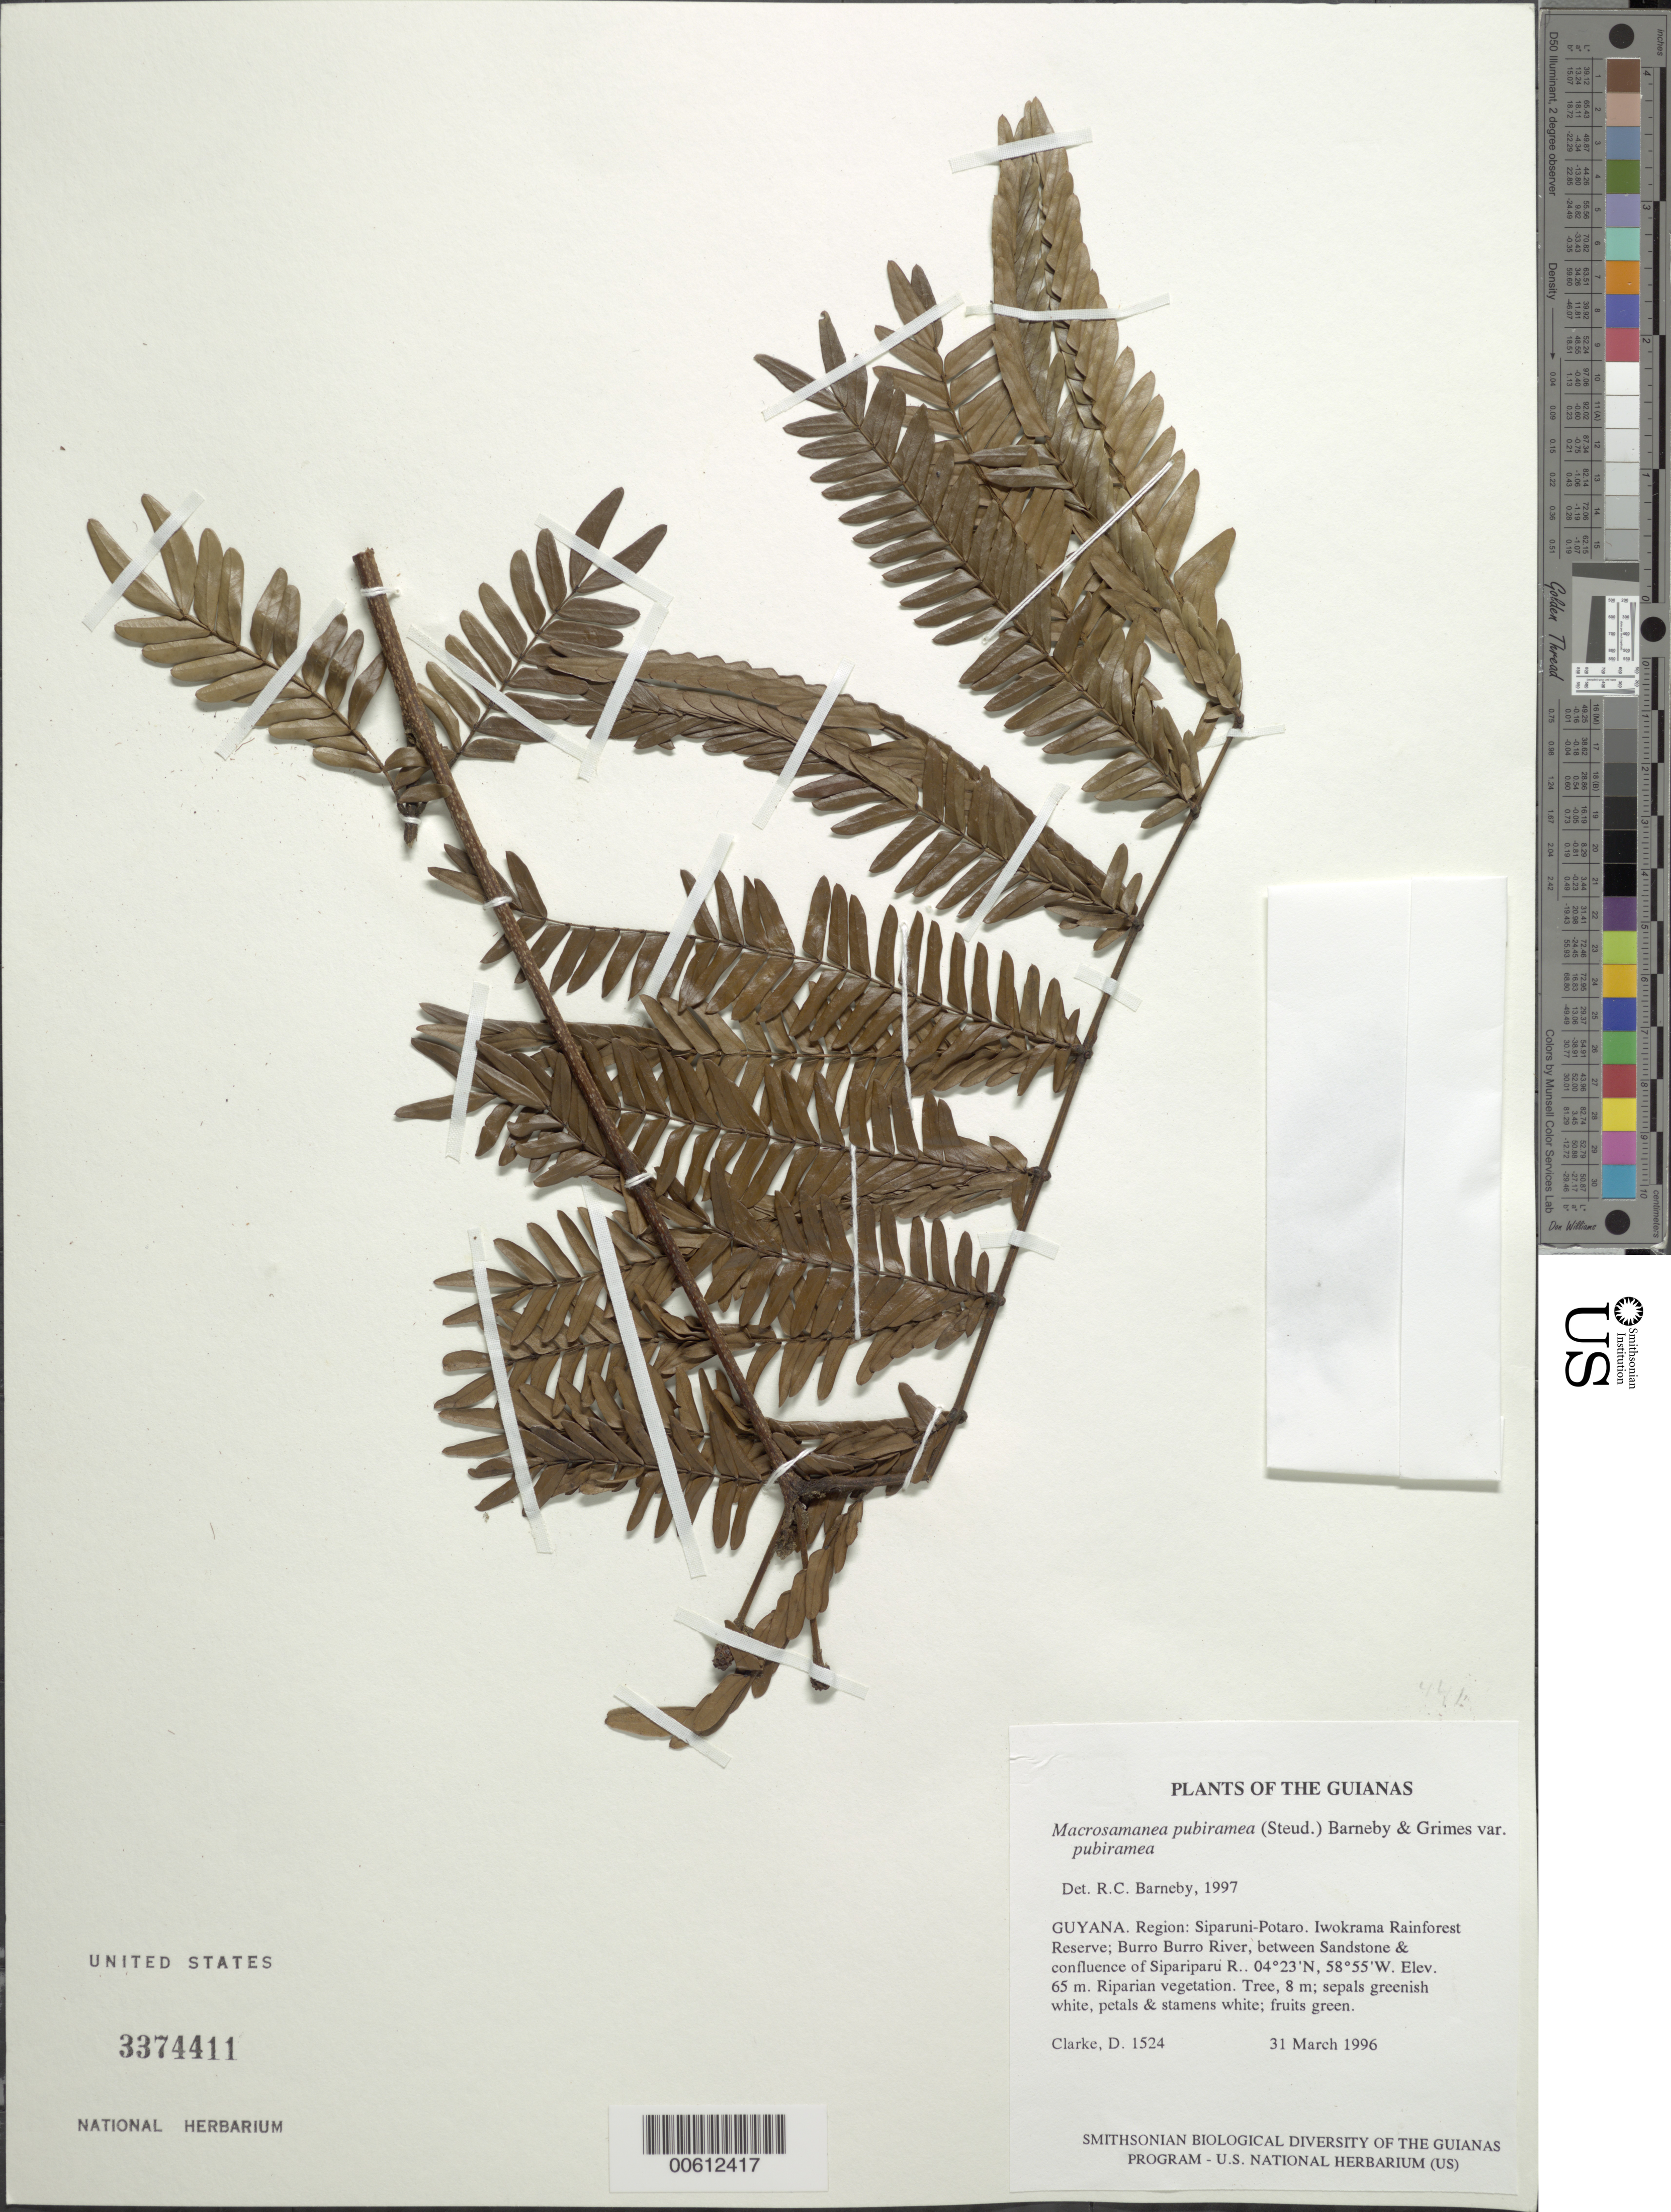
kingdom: Plantae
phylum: Tracheophyta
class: Magnoliopsida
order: Fabales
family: Fabaceae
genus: Macrosamanea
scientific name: Macrosamanea pubiramea var. pubiramea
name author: (Steud.) Barneby & J.W. Grimes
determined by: Barneby, Rupert C., (NY)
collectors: H. D. Clarke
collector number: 1524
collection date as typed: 31 March 1996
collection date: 1996-03-31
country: Guyana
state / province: Potaro-Siparuni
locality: Iwokrama Rainforest Reserve; Burro Burro River, between Sandstone & confluence of Sipariparu R.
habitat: Riparian vegetation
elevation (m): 65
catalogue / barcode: US 3374411